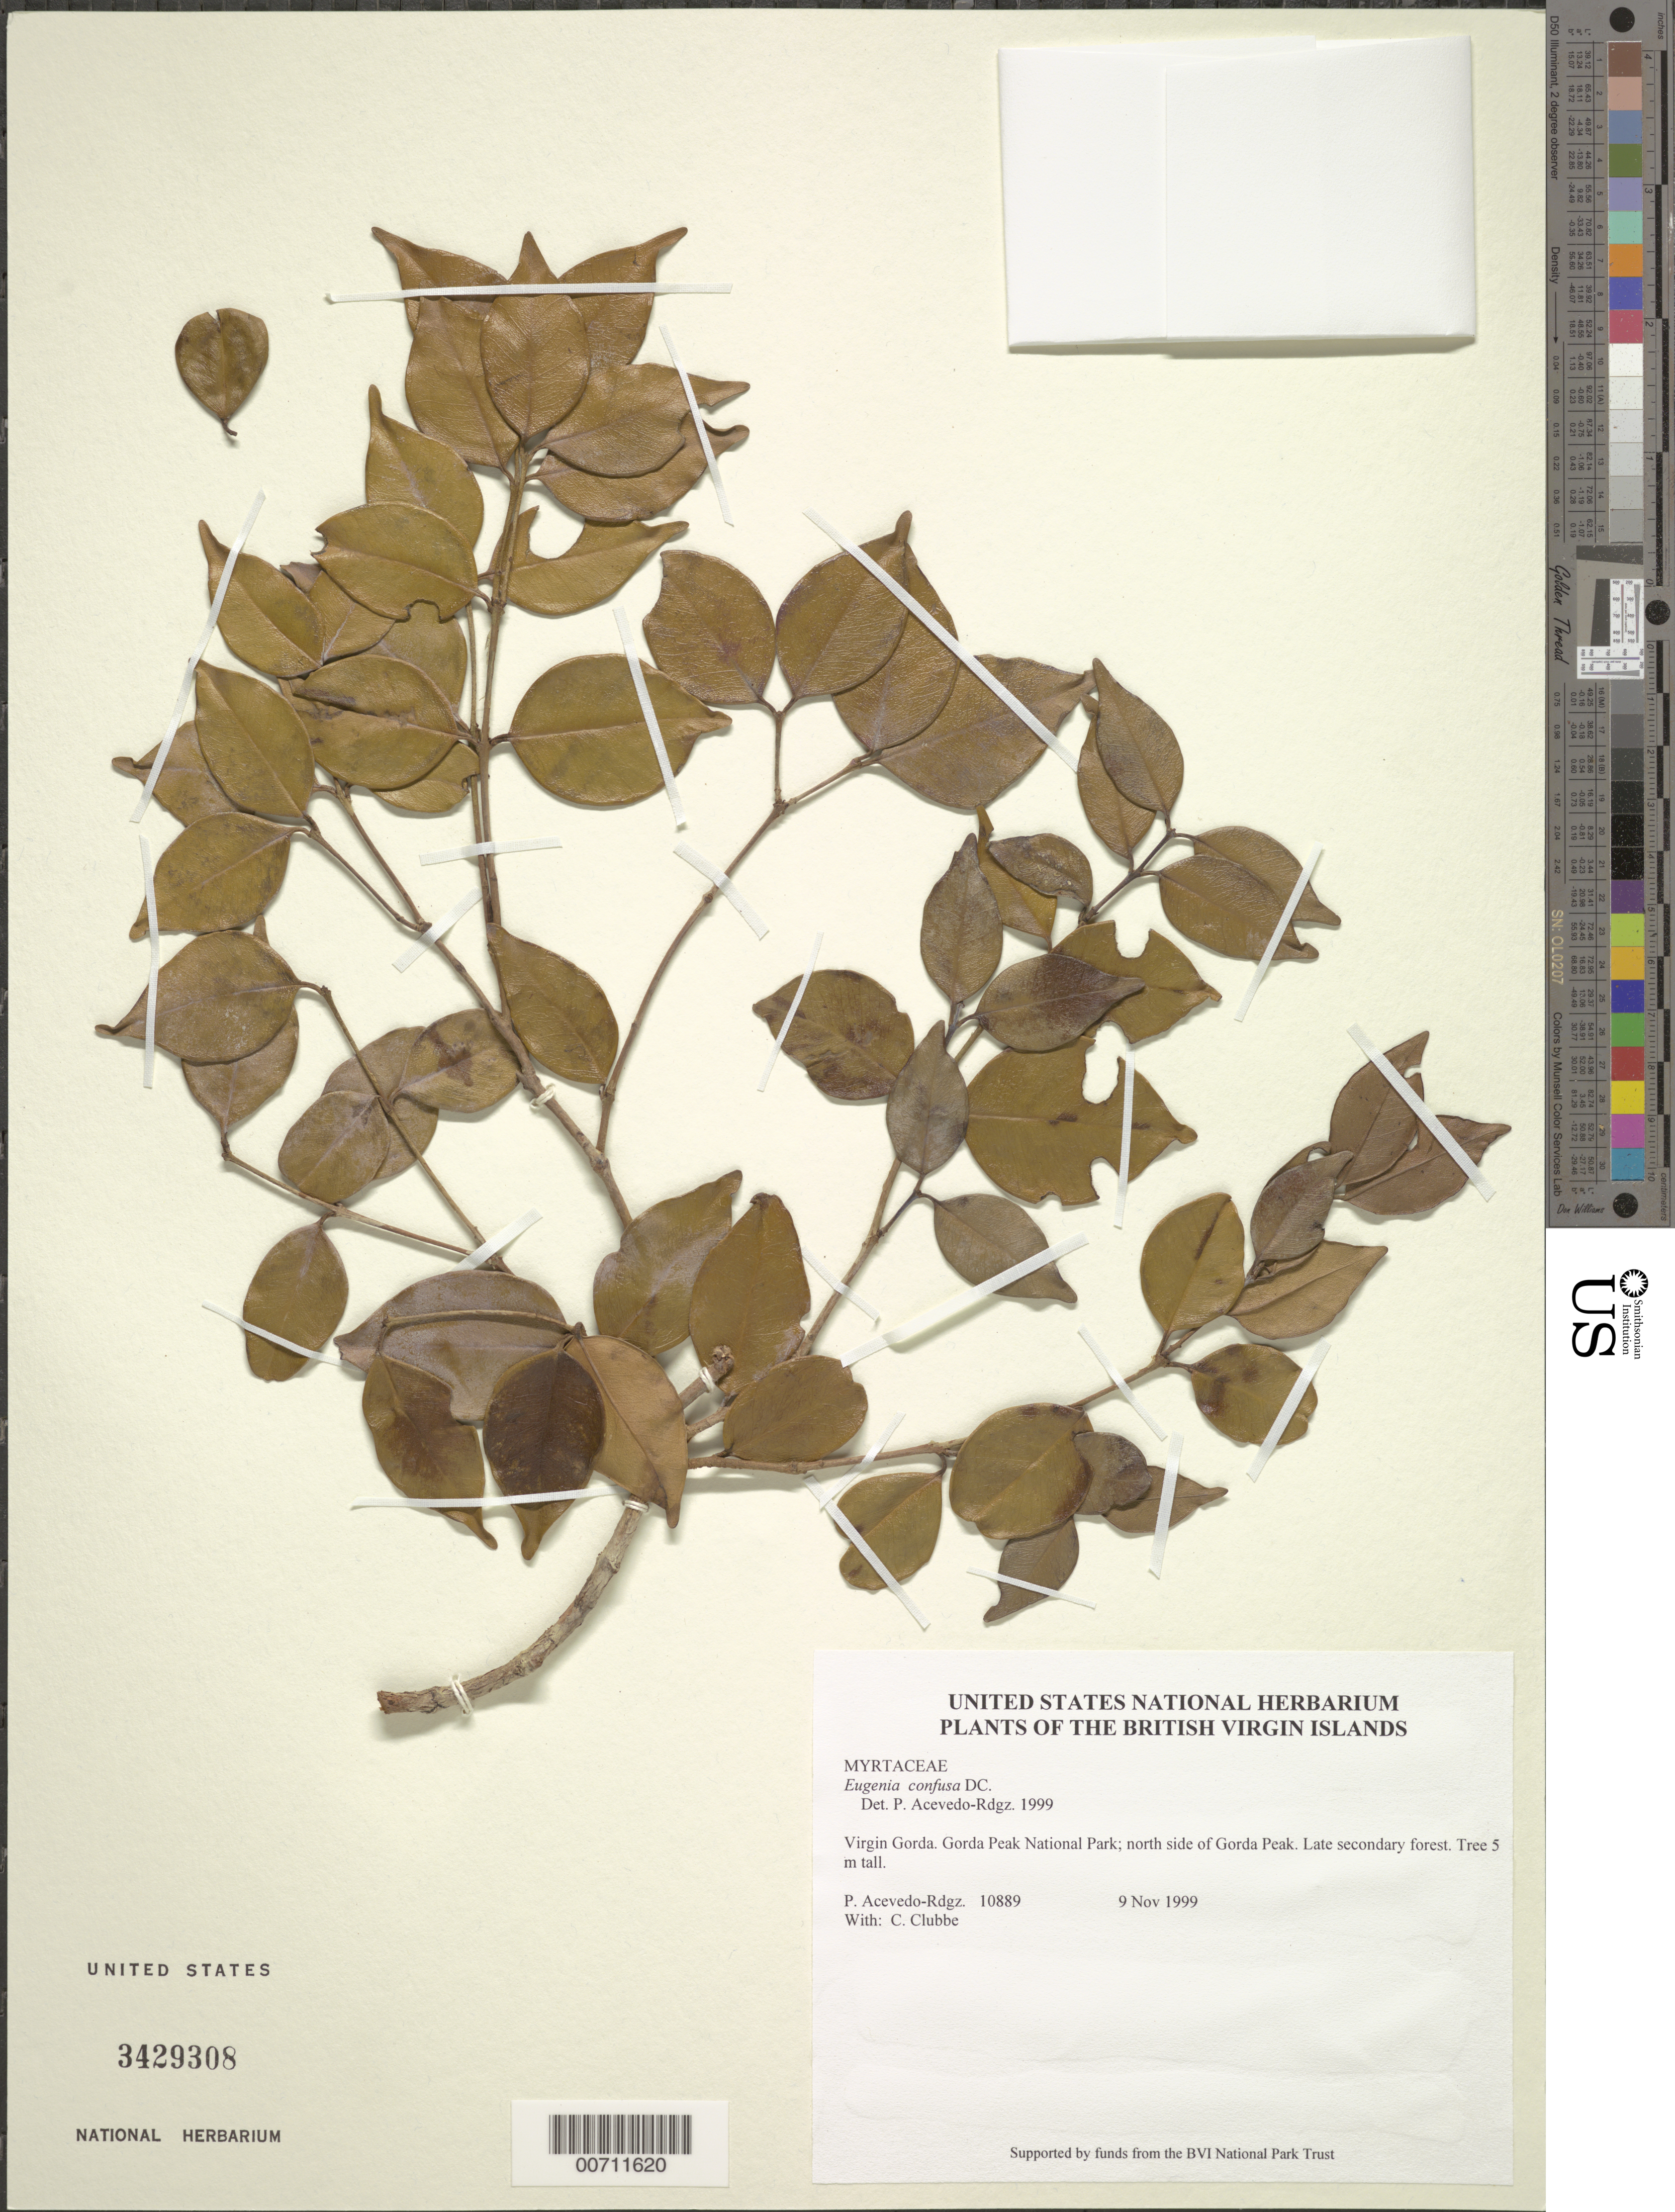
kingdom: Plantae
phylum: Tracheophyta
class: Magnoliopsida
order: Myrtales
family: Myrtaceae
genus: Eugenia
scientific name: Eugenia confusa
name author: DC.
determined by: Acevedo-Rodríguez, P., (BOT), Smithsonian Institution - National Museum of Natural History (UNITED STATES)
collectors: P. Acevedo-Rodr., C. Clubbe, M. Gillman & C. Hankamer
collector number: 10889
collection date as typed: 09 Nov 1999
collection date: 1999-11-09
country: British Virgin Islands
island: Virgin Gorda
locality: Gorda Peak National Park; north side of Gorda Peak.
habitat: Late secondary forest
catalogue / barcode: US 3429308